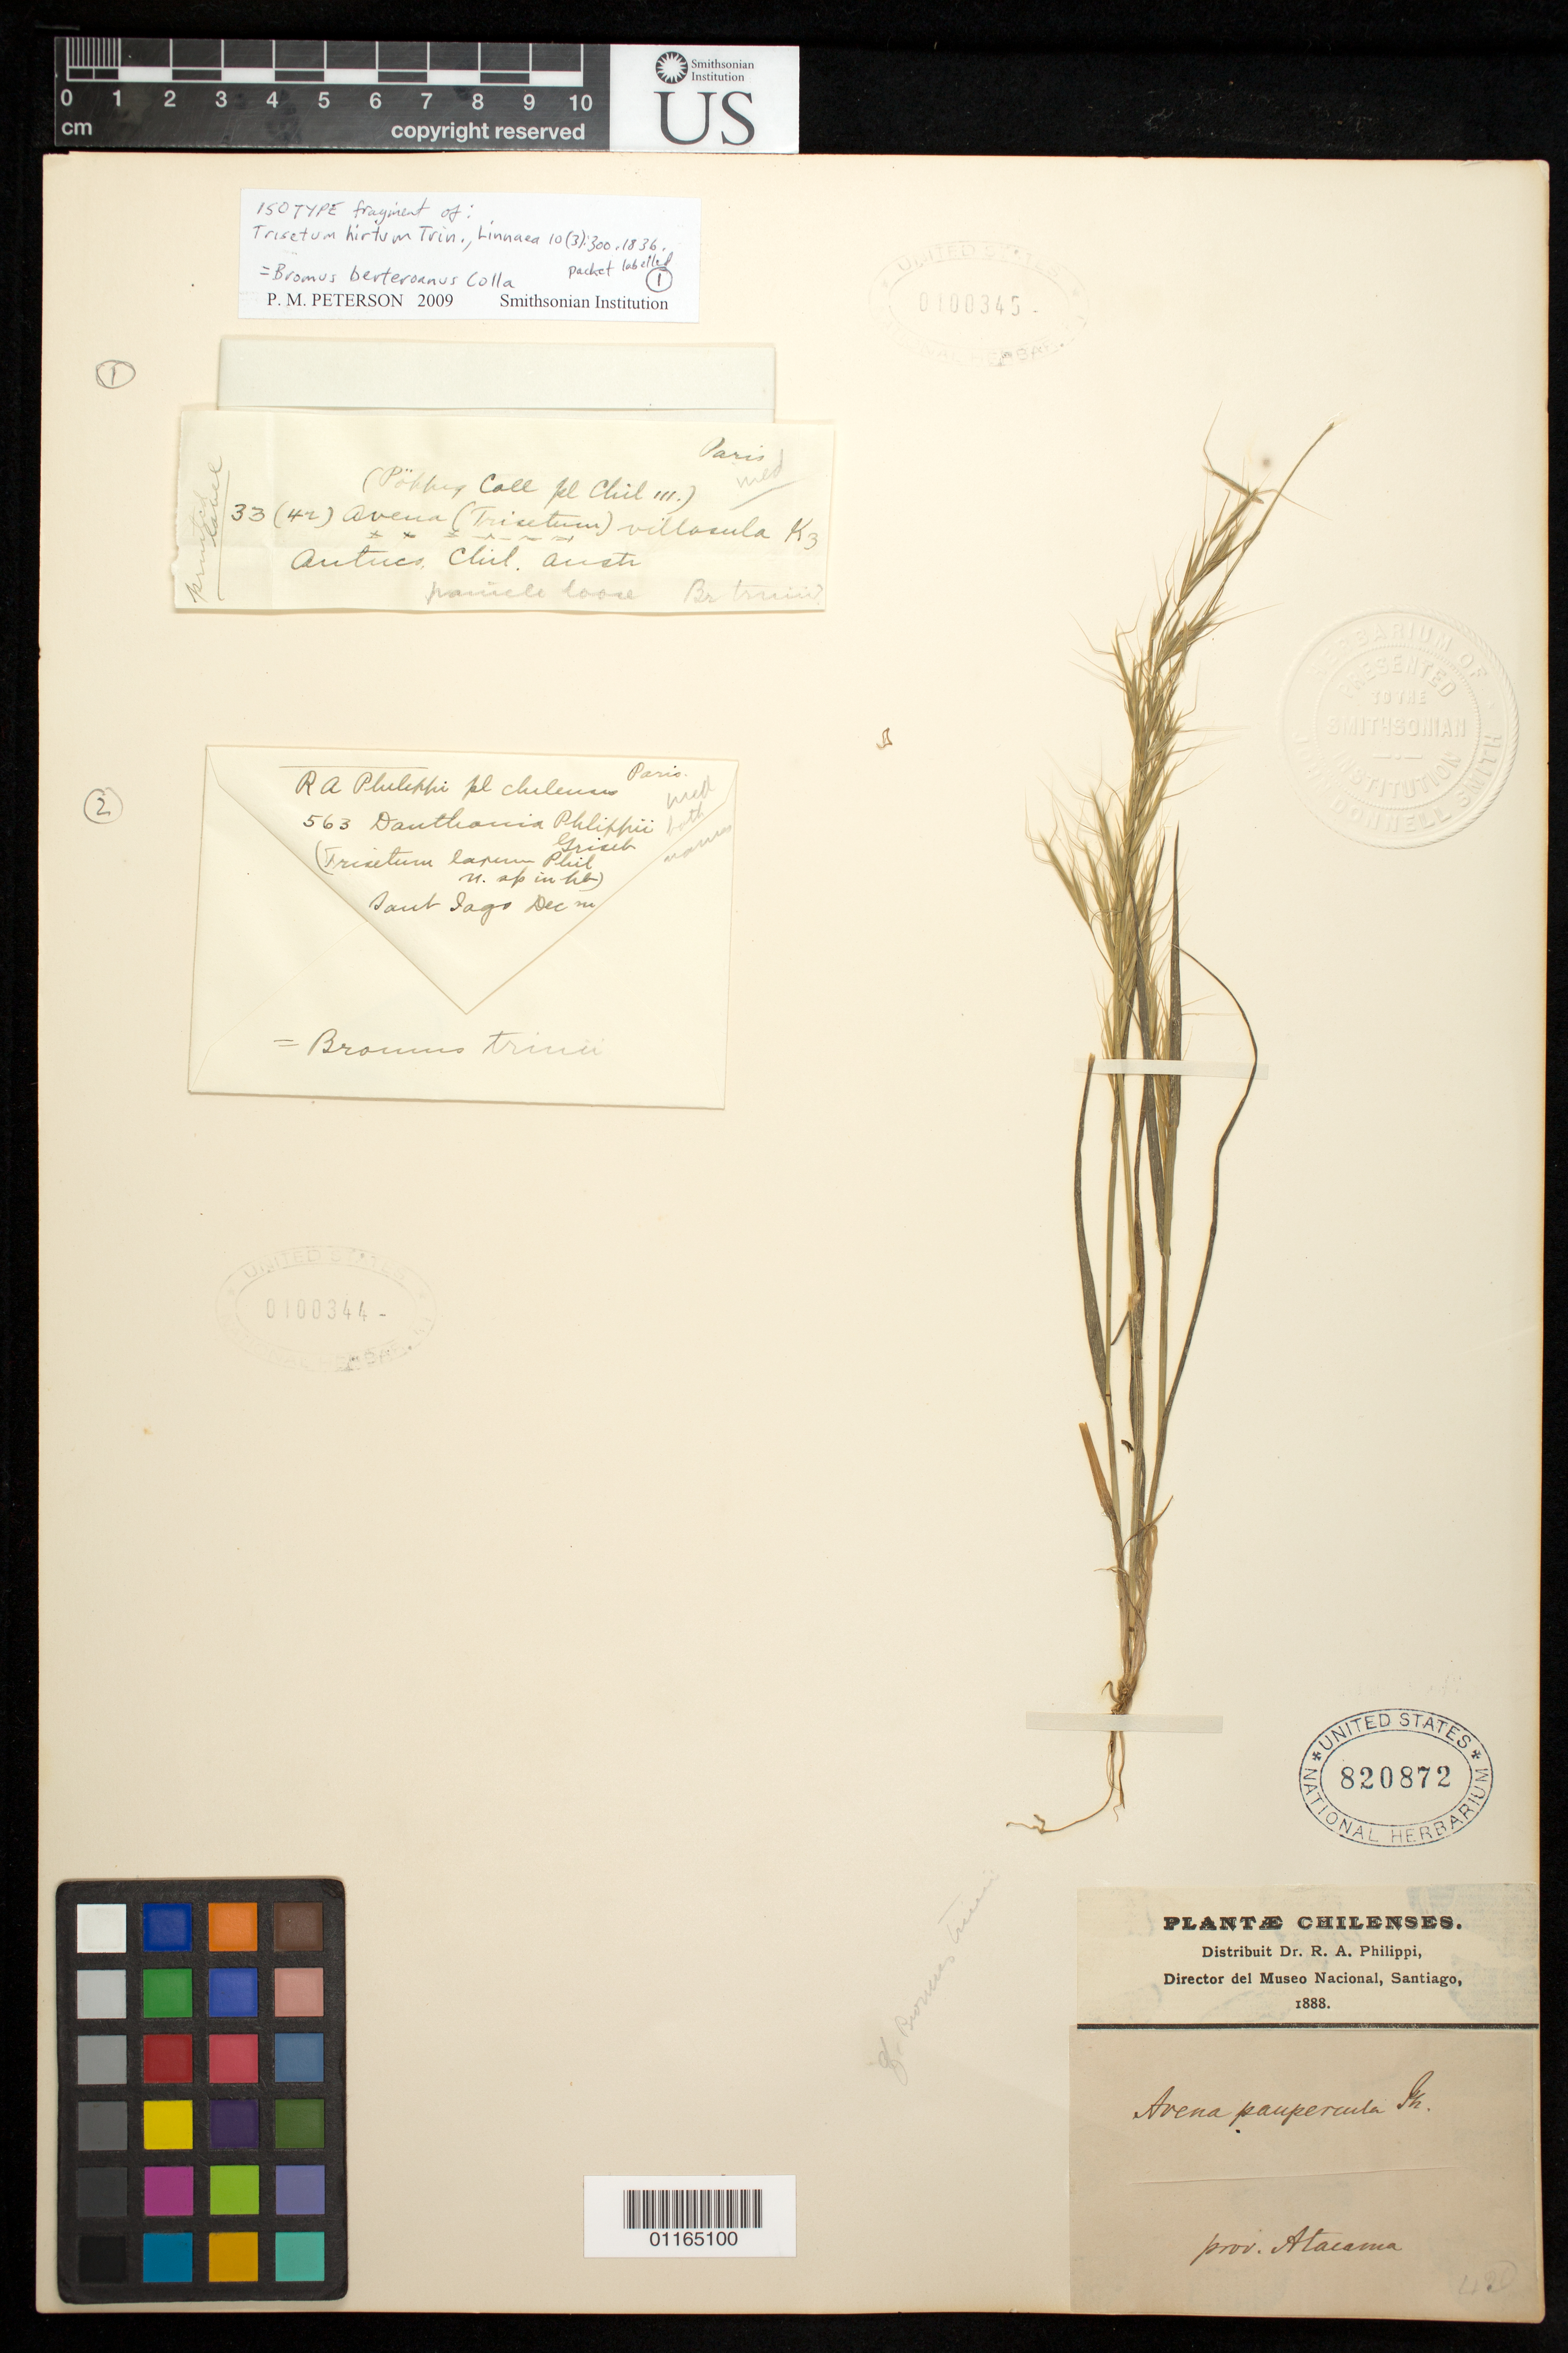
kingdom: Plantae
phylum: Tracheophyta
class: Liliopsida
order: Poales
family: Poaceae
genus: Trisetum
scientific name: Trisetum hirtum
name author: Trin.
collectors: R. A. Philippi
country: Chile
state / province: Atacama (III)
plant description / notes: ex herb Museo Nacional; Specimen ex John Donnell Smith herbarium. Apparently not a type, but mounted with type fragment of Trisetum hirtum Trin. (one of two additional elements in fragment packets apparently added at some later date) and filed in the type herbarium under that name.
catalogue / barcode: US 820872-2